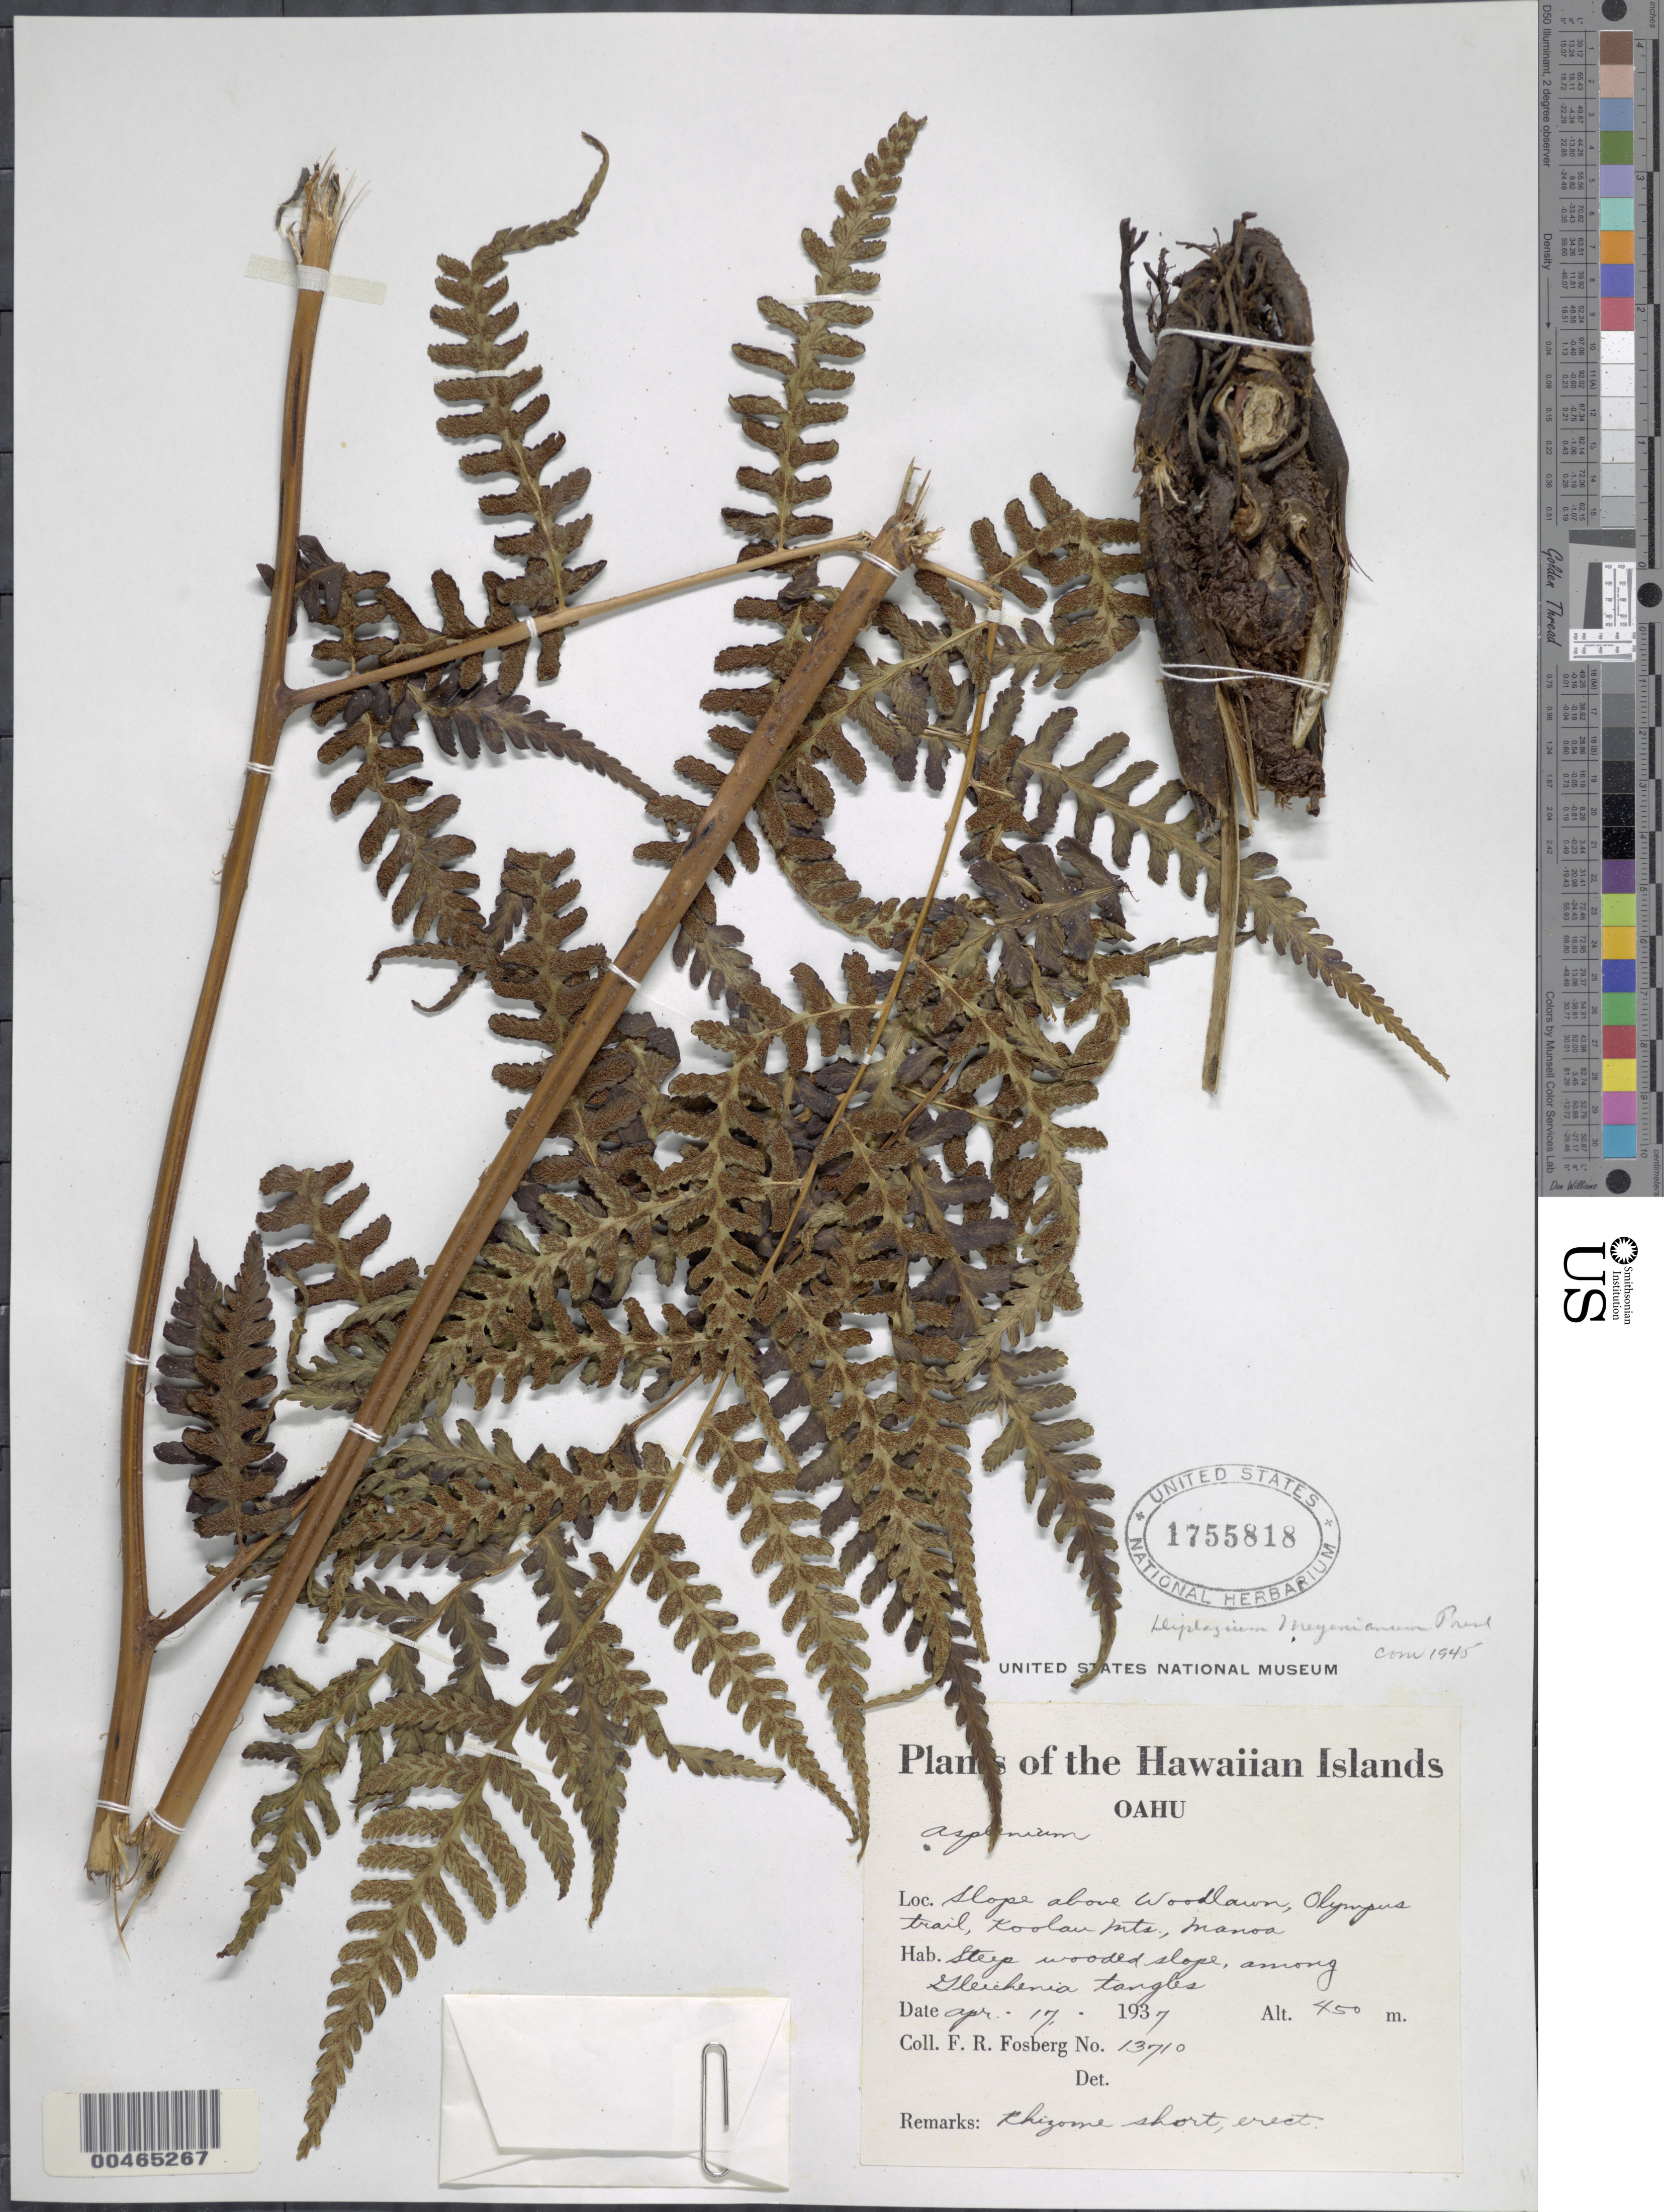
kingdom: Plantae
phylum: Tracheophyta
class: Polypodiopsida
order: Polypodiales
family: Athyriaceae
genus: Diplazium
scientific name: Diplazium arnottii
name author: Brack.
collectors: F. R. Fosberg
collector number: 13710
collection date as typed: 17 Apr 1937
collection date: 1937-04-17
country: United States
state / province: Hawaii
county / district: Honolulu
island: Oahu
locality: Slope above Woodlawn, Olympus trail, Koolau Mountains, Manoa, Oahu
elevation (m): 450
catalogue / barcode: US 1755818